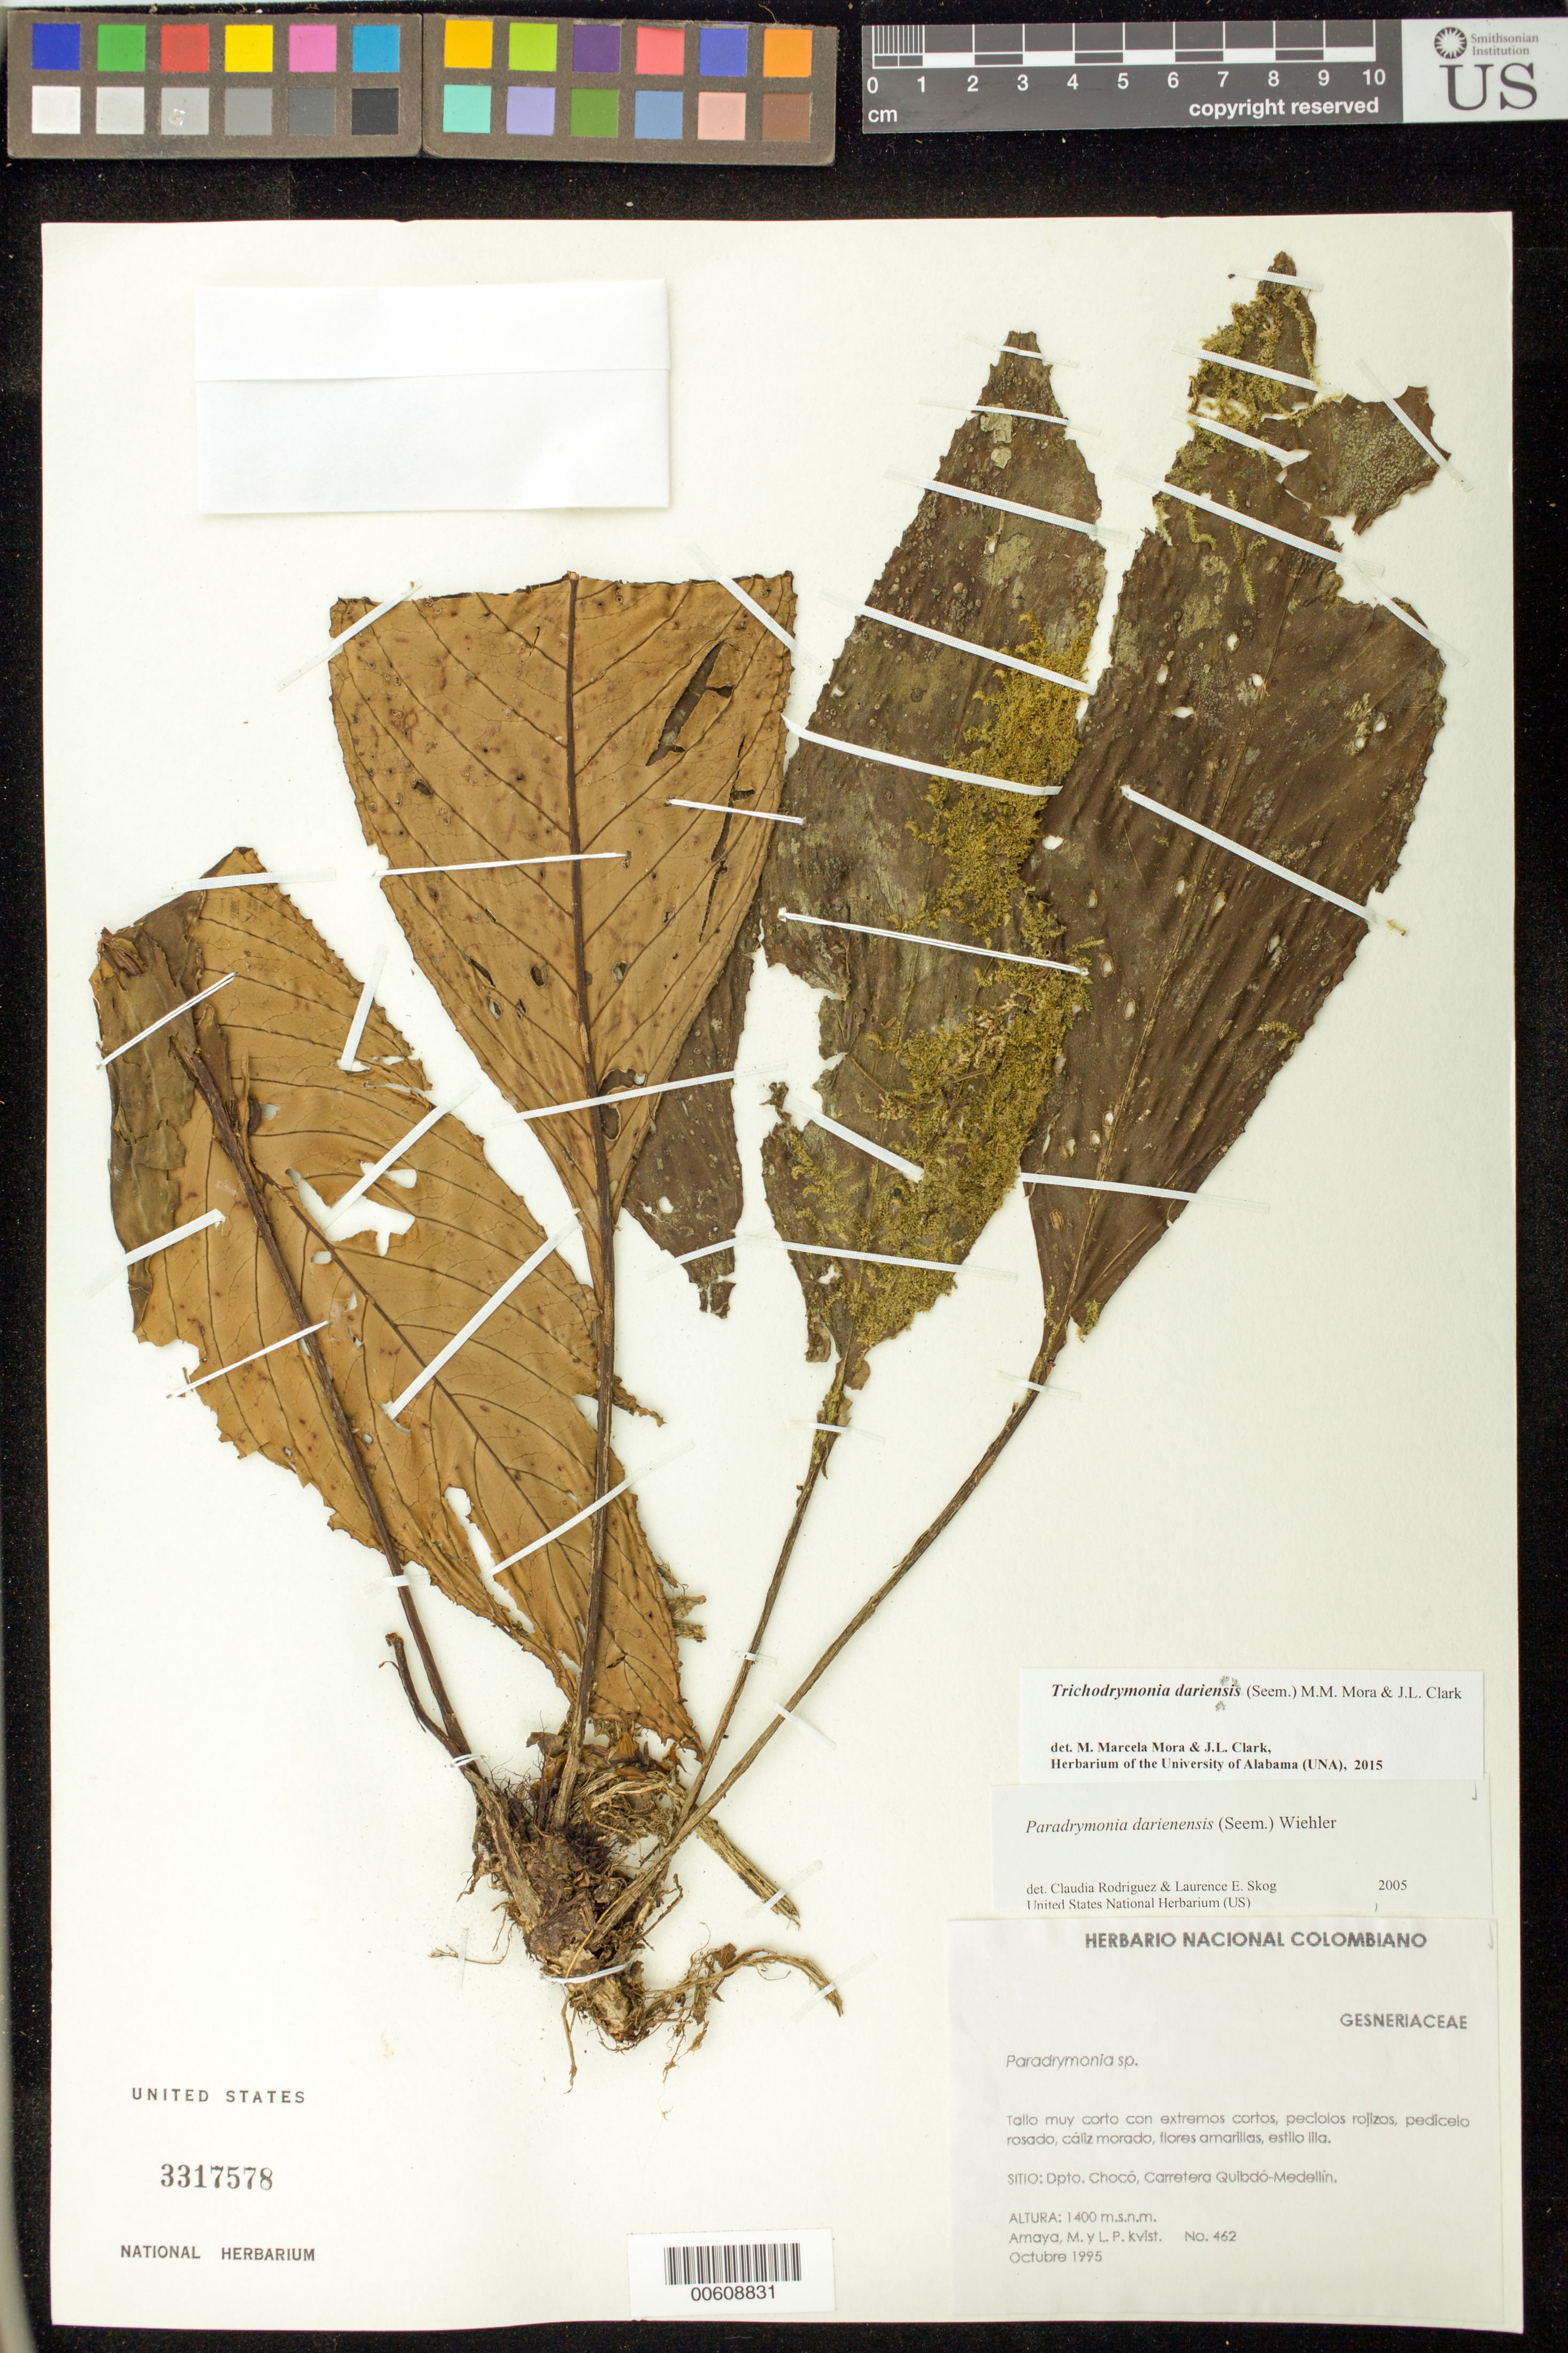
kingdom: Plantae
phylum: Tracheophyta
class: Magnoliopsida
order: Lamiales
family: Gesneriaceae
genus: Trichodrymonia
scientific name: Trichodrymonia dariensis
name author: (Seem.) M.M. Mora & J.L. Clark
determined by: Mora, M. M.; Clark, J. L.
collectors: M. Amaya & L. P. Kvist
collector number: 462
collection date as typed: Oct 1995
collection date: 1995-10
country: Colombia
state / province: Chocó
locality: Carretera Quibdo-Medellín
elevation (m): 1400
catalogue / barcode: US 3317578